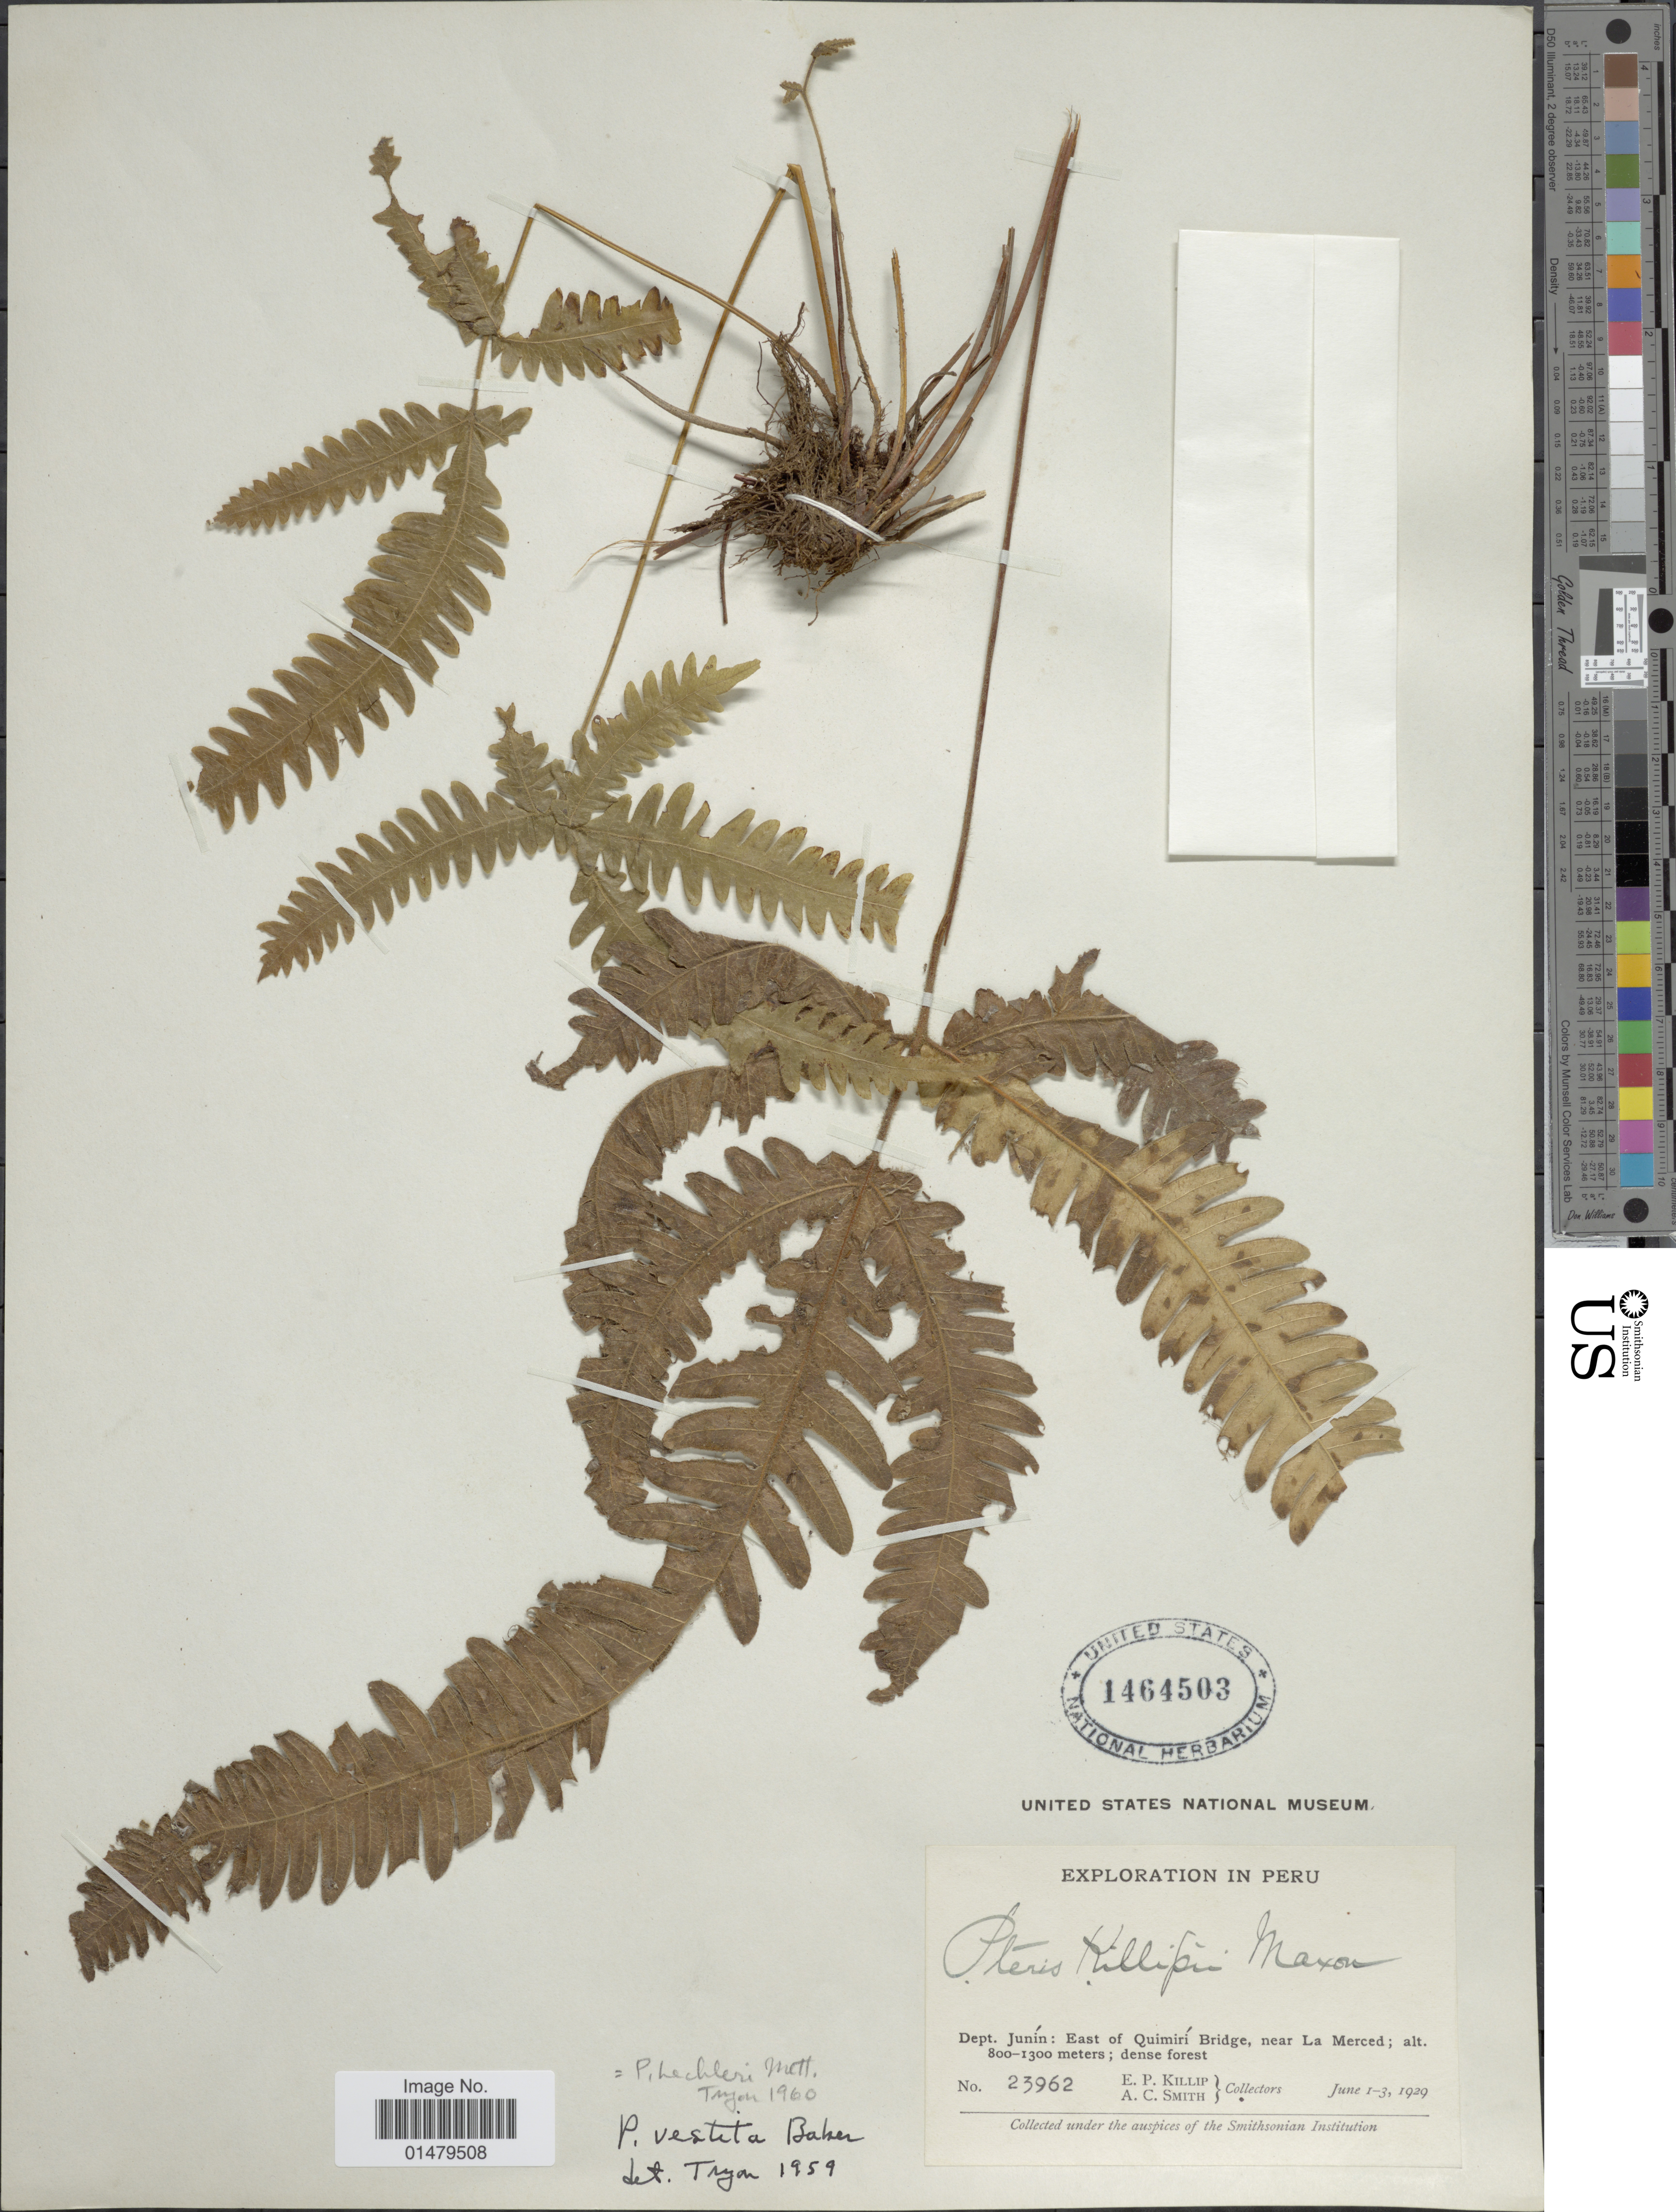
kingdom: Plantae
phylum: Tracheophyta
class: Polypodiopsida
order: Polypodiales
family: Pteridaceae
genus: Pteris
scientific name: Pteris lechleri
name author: Mett.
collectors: E. P. Killip & A. C. Smith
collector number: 23962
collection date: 1929-06-01/1929-06-03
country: Peru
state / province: Junín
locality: Dept. Junin: East of Quimiri Bridge, near La Merced.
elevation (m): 800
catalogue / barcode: US 1464503